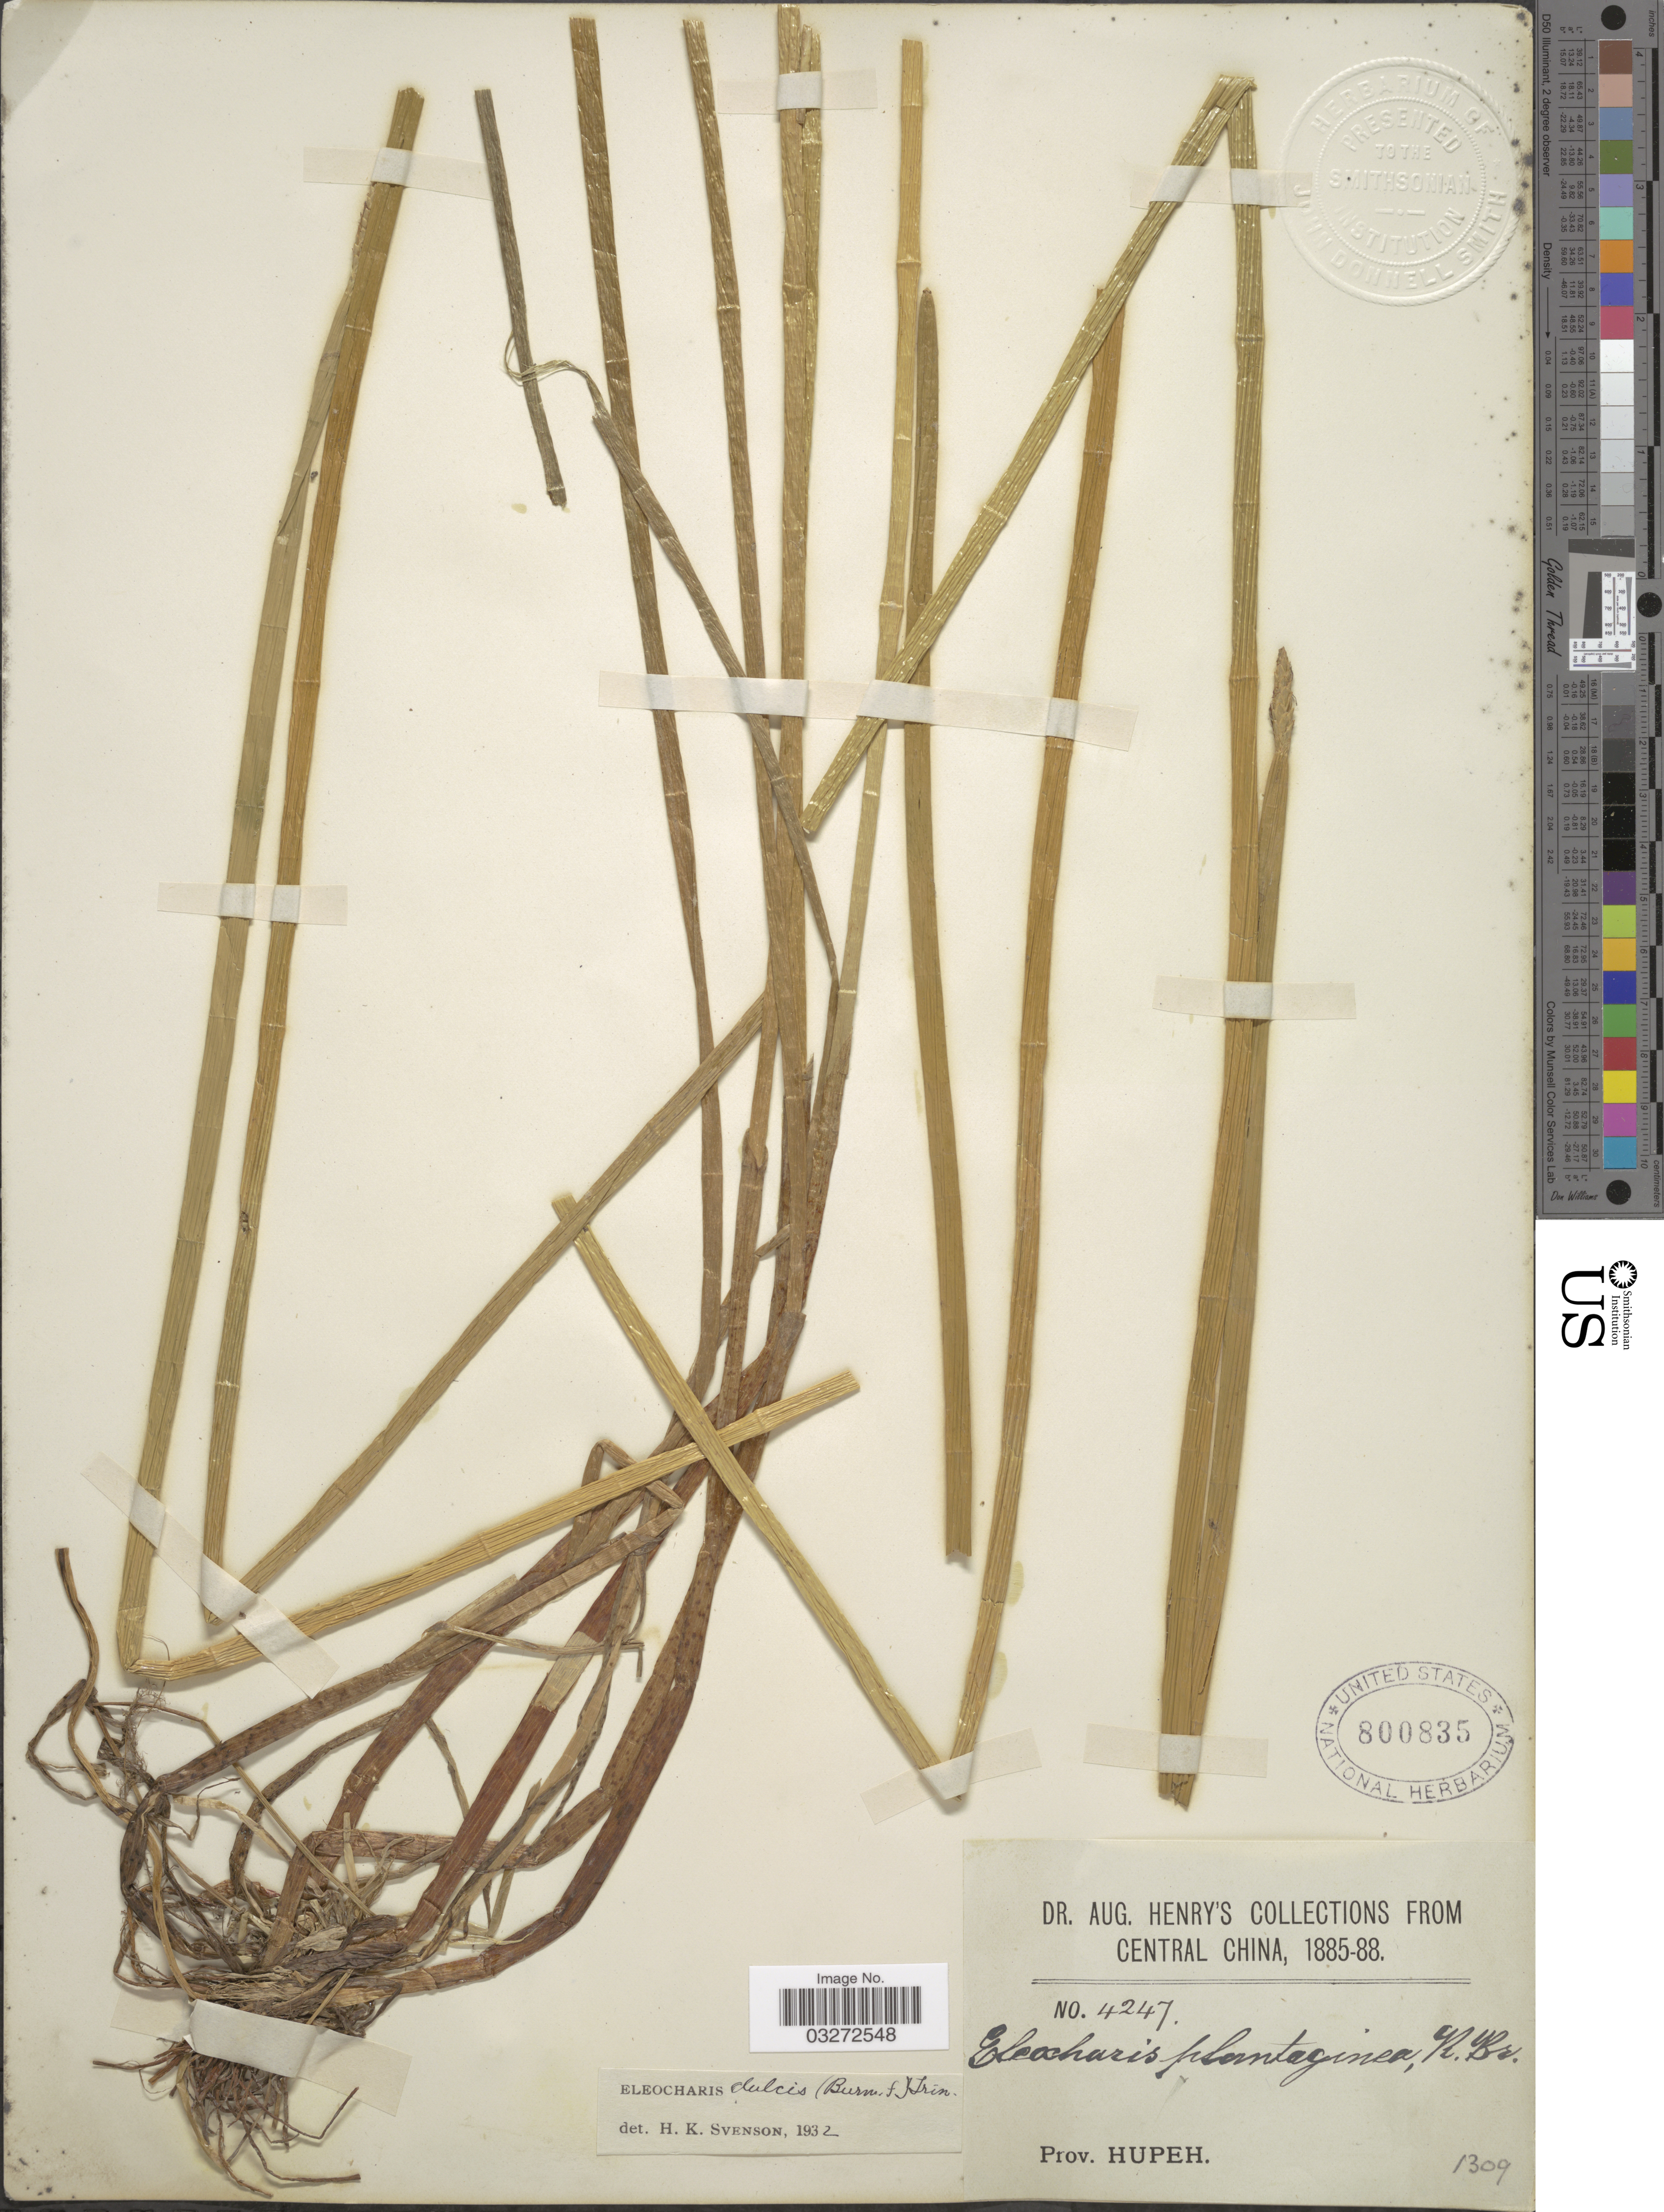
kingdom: Plantae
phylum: Tracheophyta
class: Liliopsida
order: Poales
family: Cyperaceae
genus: Eleocharis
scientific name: Eleocharis dulcis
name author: (Burm. f.) Trin. ex Hensch.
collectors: A. Henry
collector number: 4247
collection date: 1885/1888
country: China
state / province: Hubei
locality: Central China. Prov. Hupeh.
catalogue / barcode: US 800835